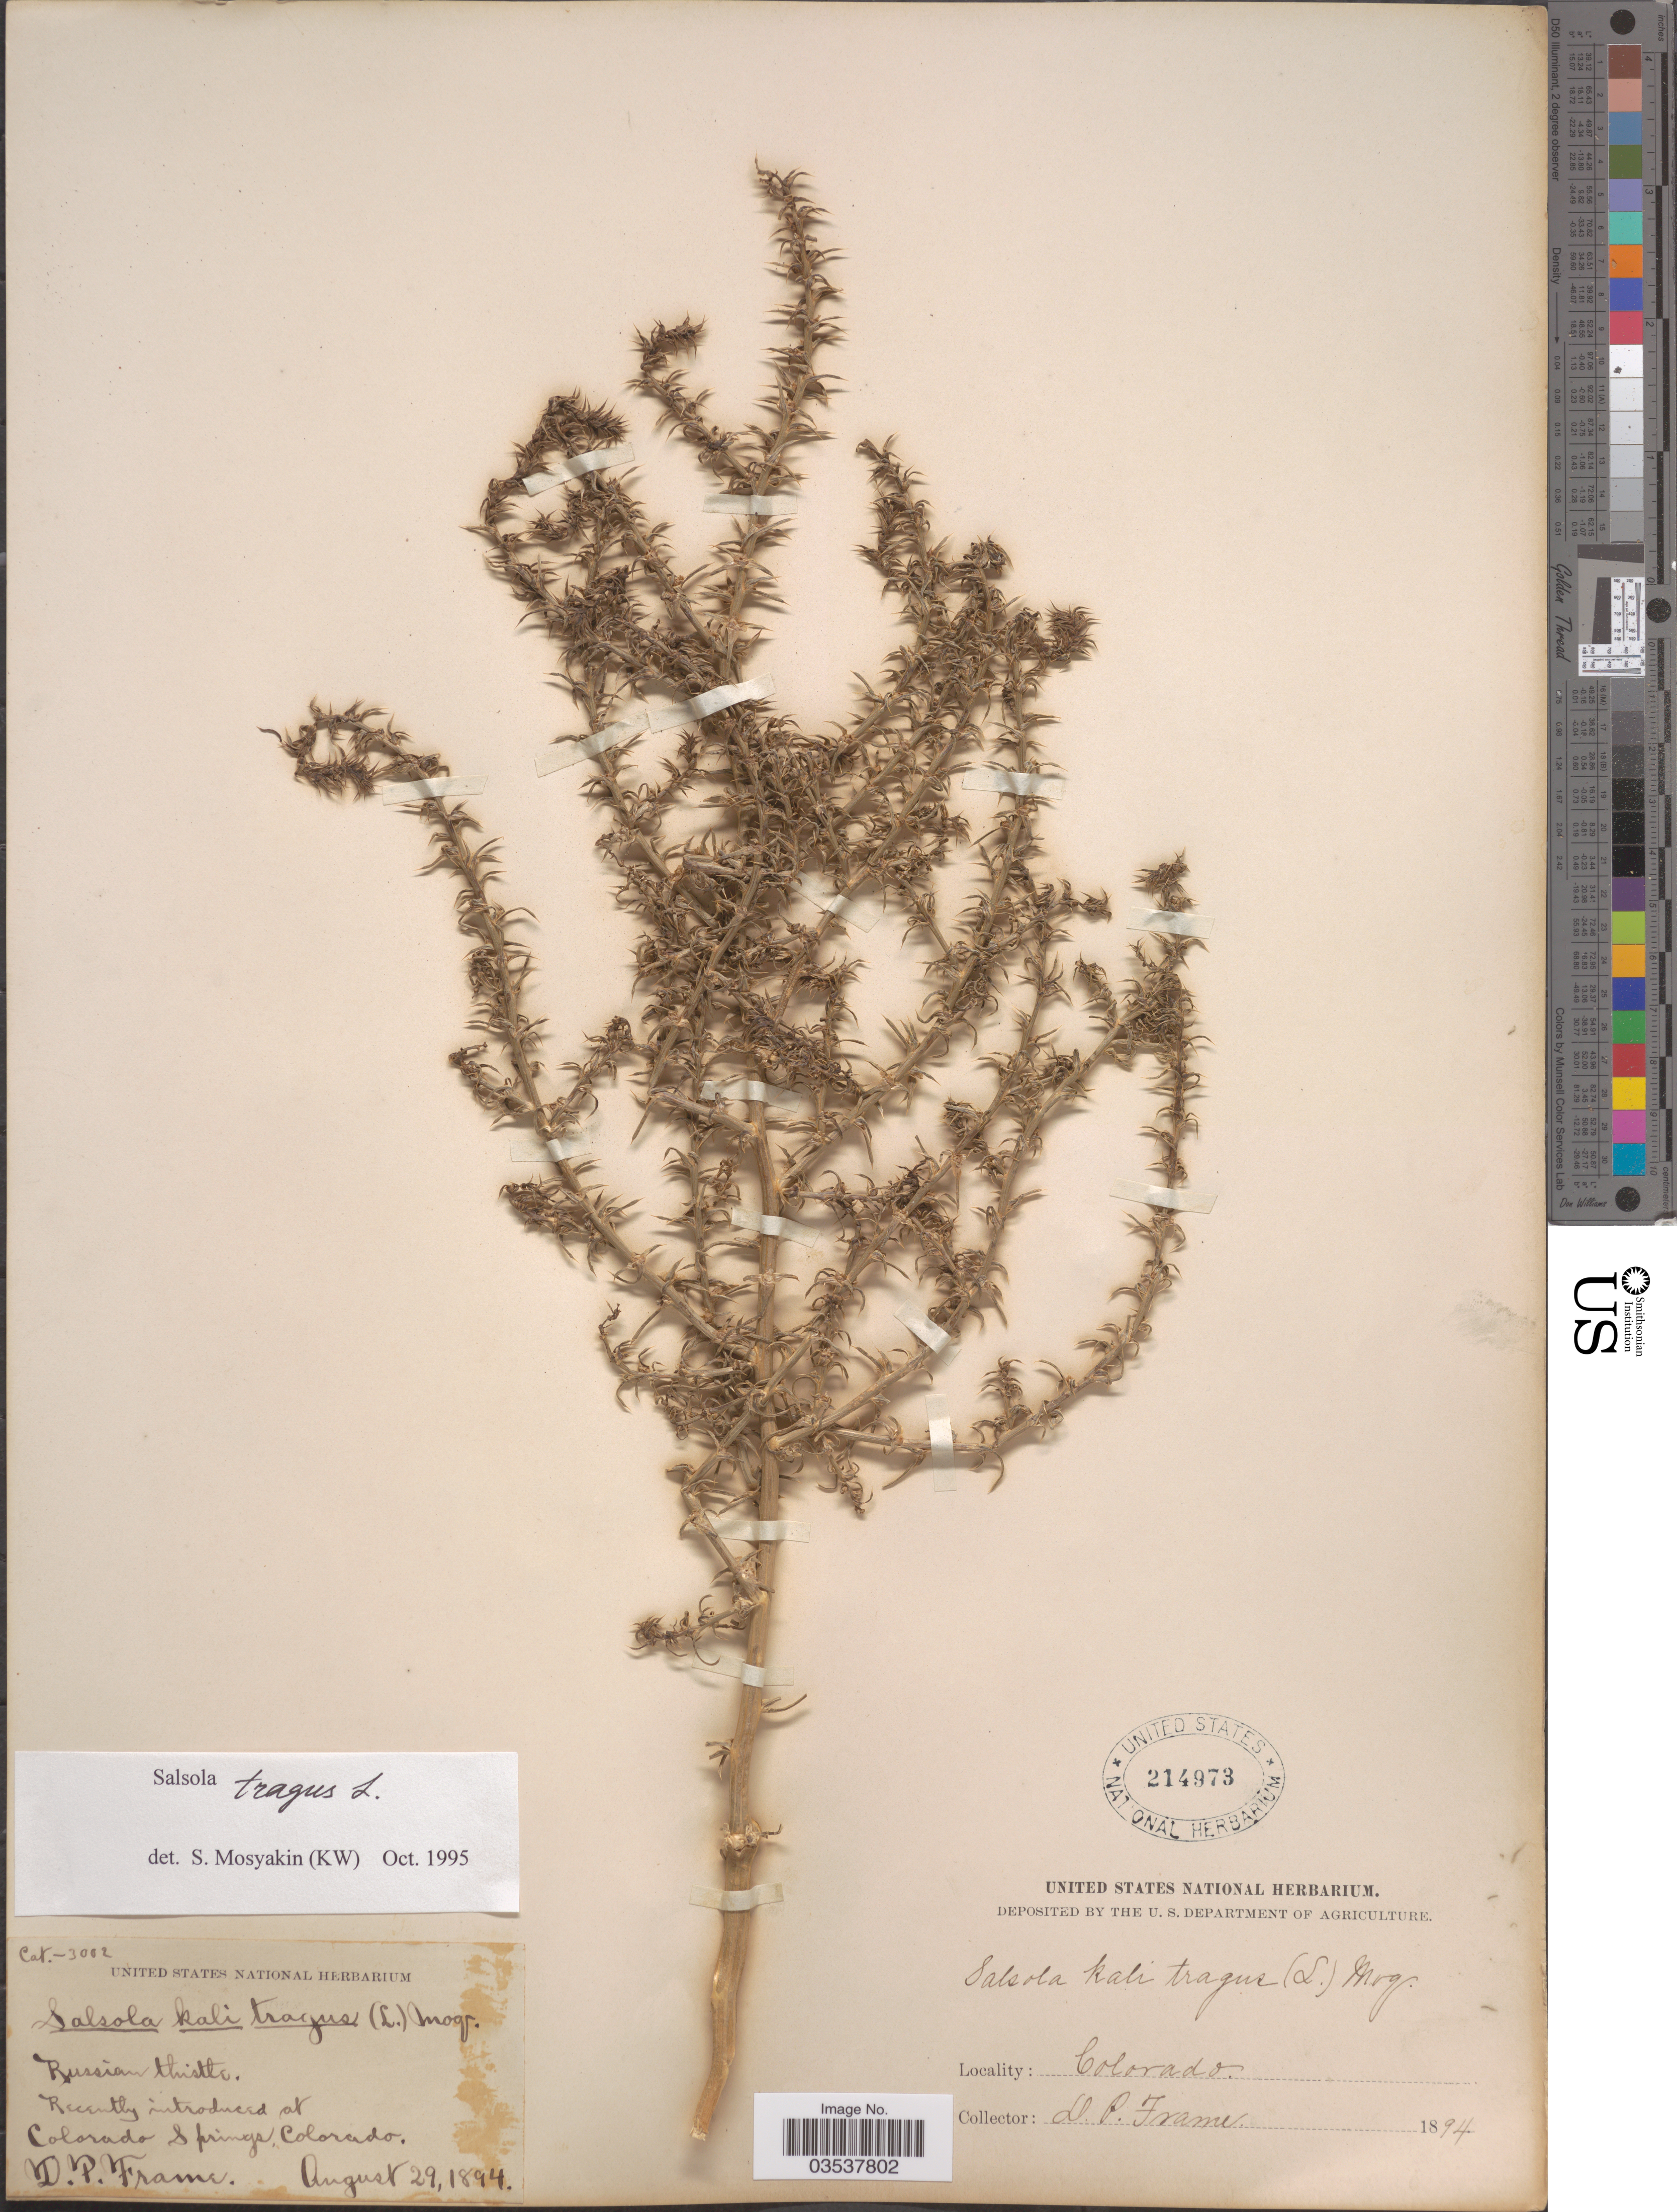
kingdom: Plantae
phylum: Tracheophyta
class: Magnoliopsida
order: Caryophyllales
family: Amaranthaceae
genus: Salsola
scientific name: Salsola pestifer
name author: A. Nelson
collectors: D. Frame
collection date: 1894-08-29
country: United States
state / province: Colorado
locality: Colorado Springs.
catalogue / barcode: US 214973